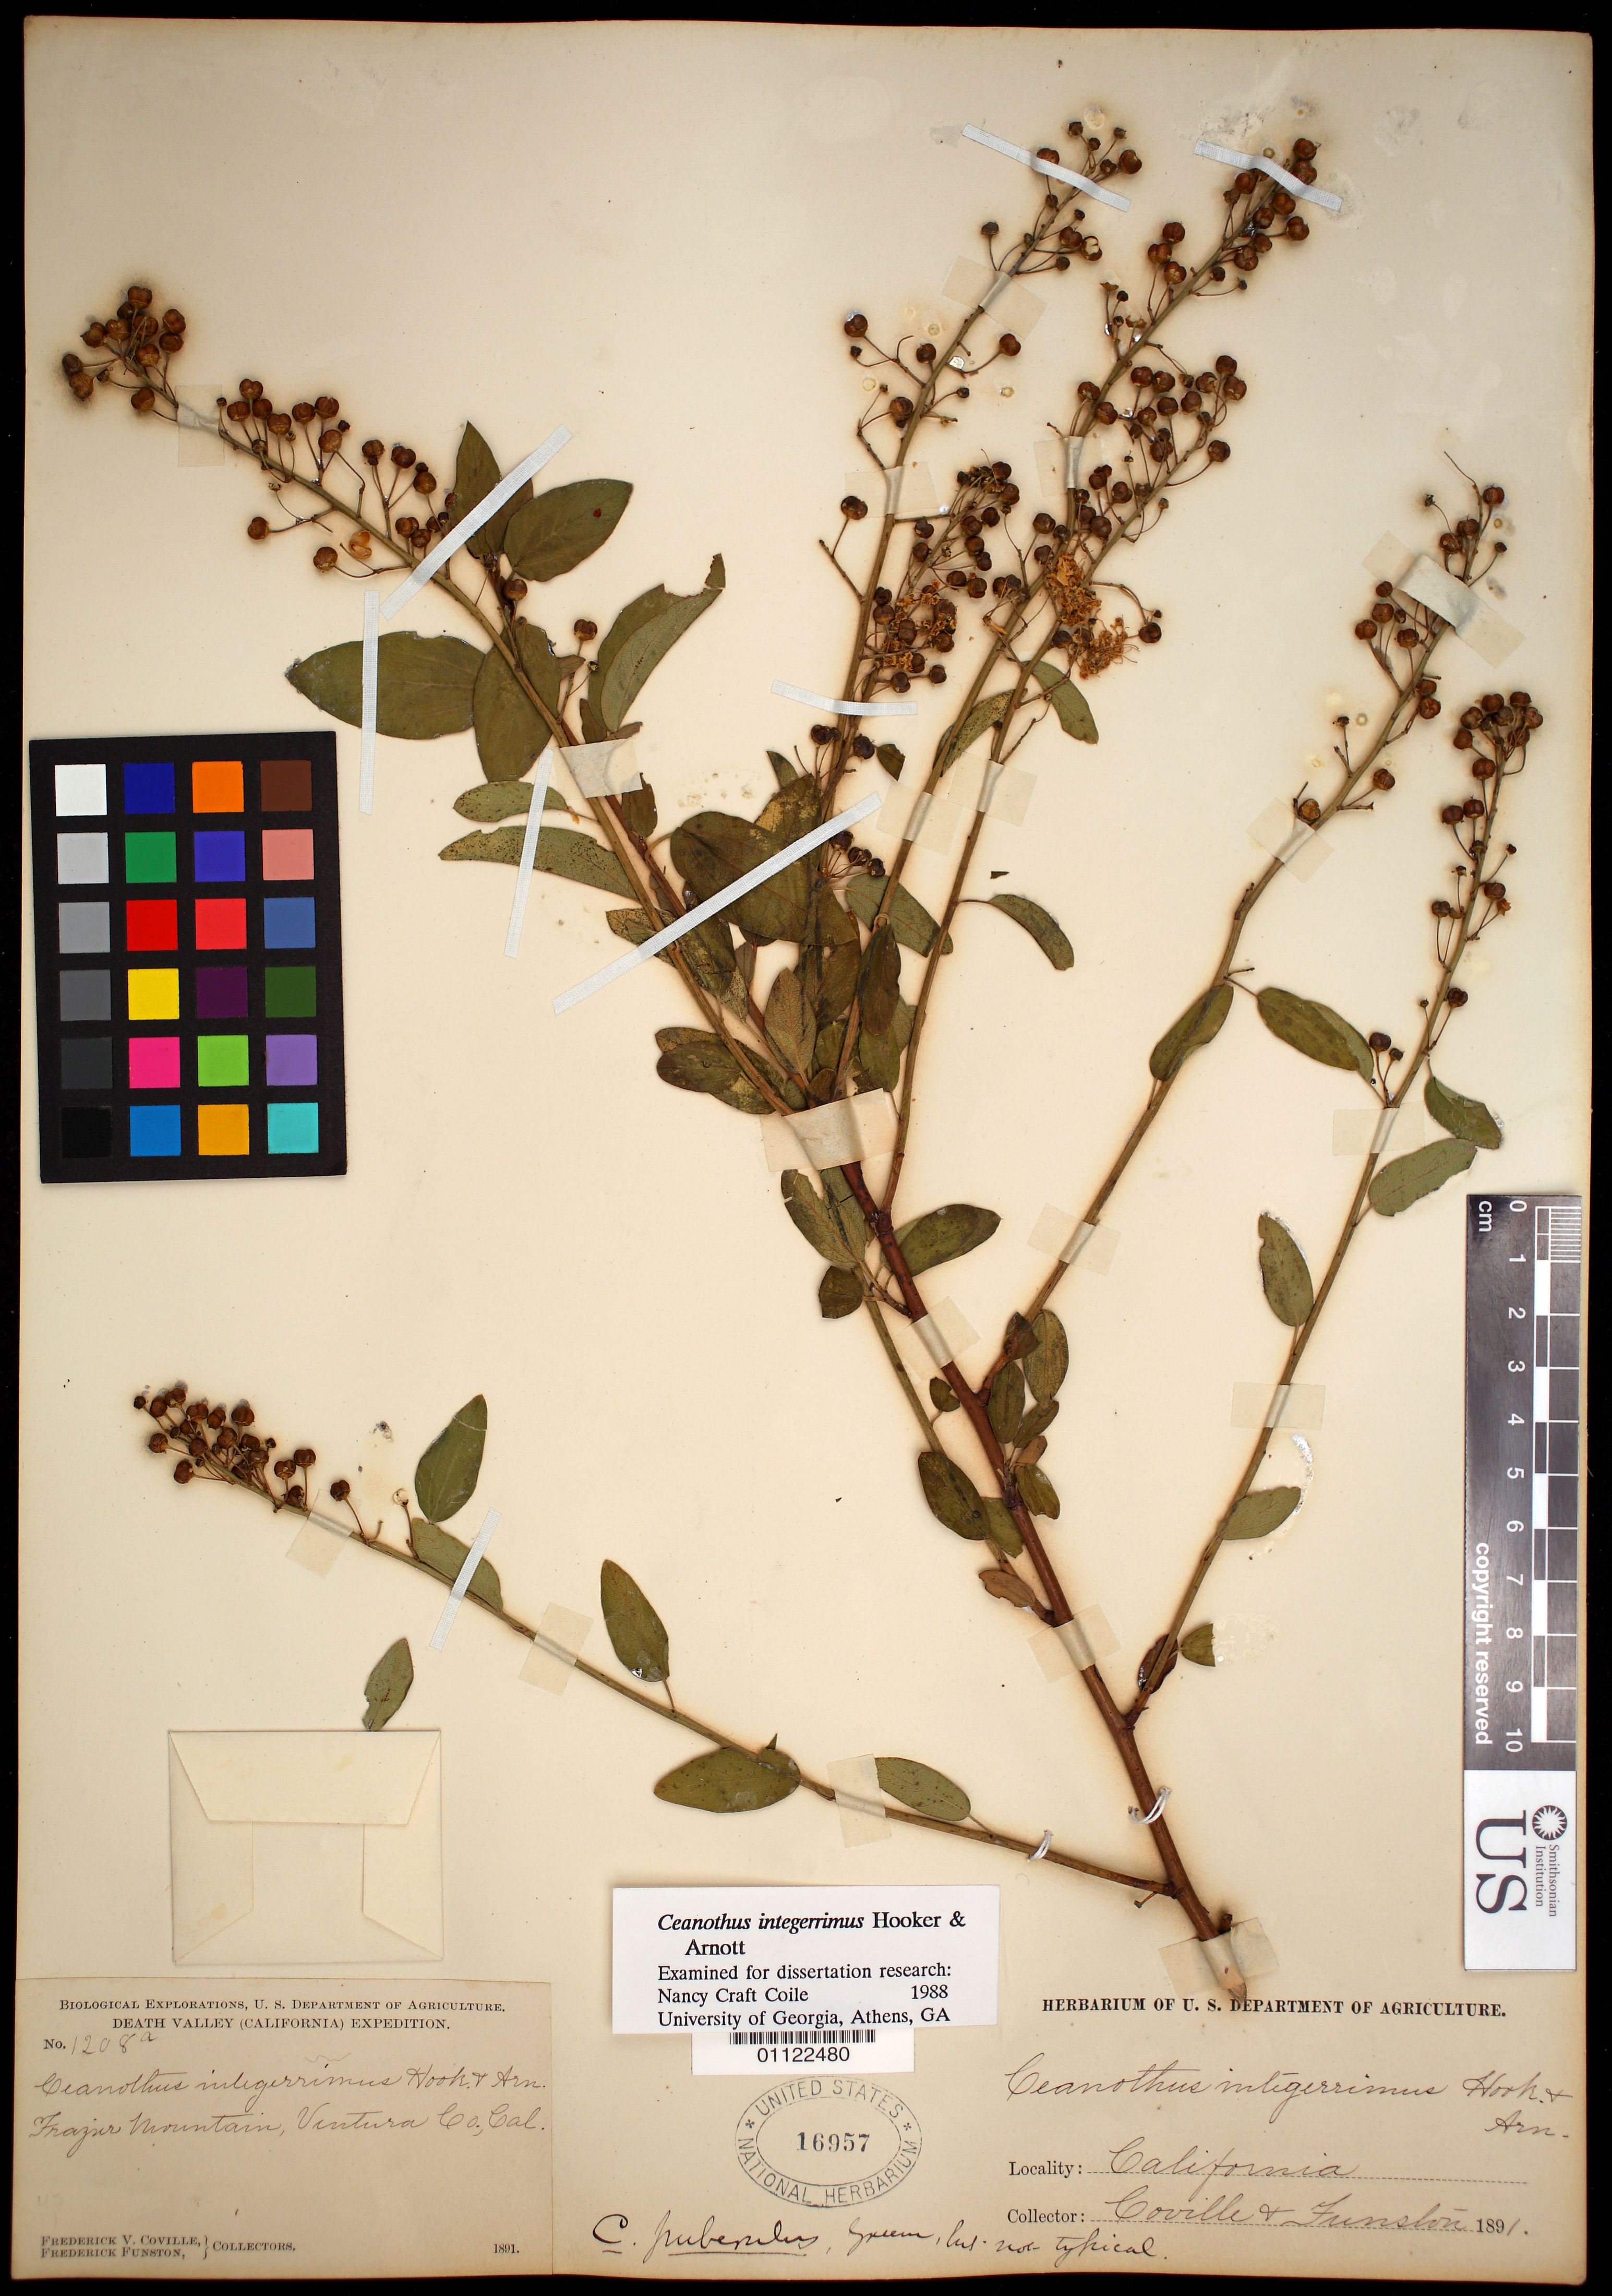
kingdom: Plantae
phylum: Tracheophyta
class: Magnoliopsida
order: Rosales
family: Rhamnaceae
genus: Ceanothus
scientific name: Ceanothus integerrimus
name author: Hook. & Arn.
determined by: Coile, N. C.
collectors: F. V. Coville & F. Funston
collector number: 1208a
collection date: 1891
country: United States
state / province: California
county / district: Ventura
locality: Frazer Mt.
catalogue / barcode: US 16957